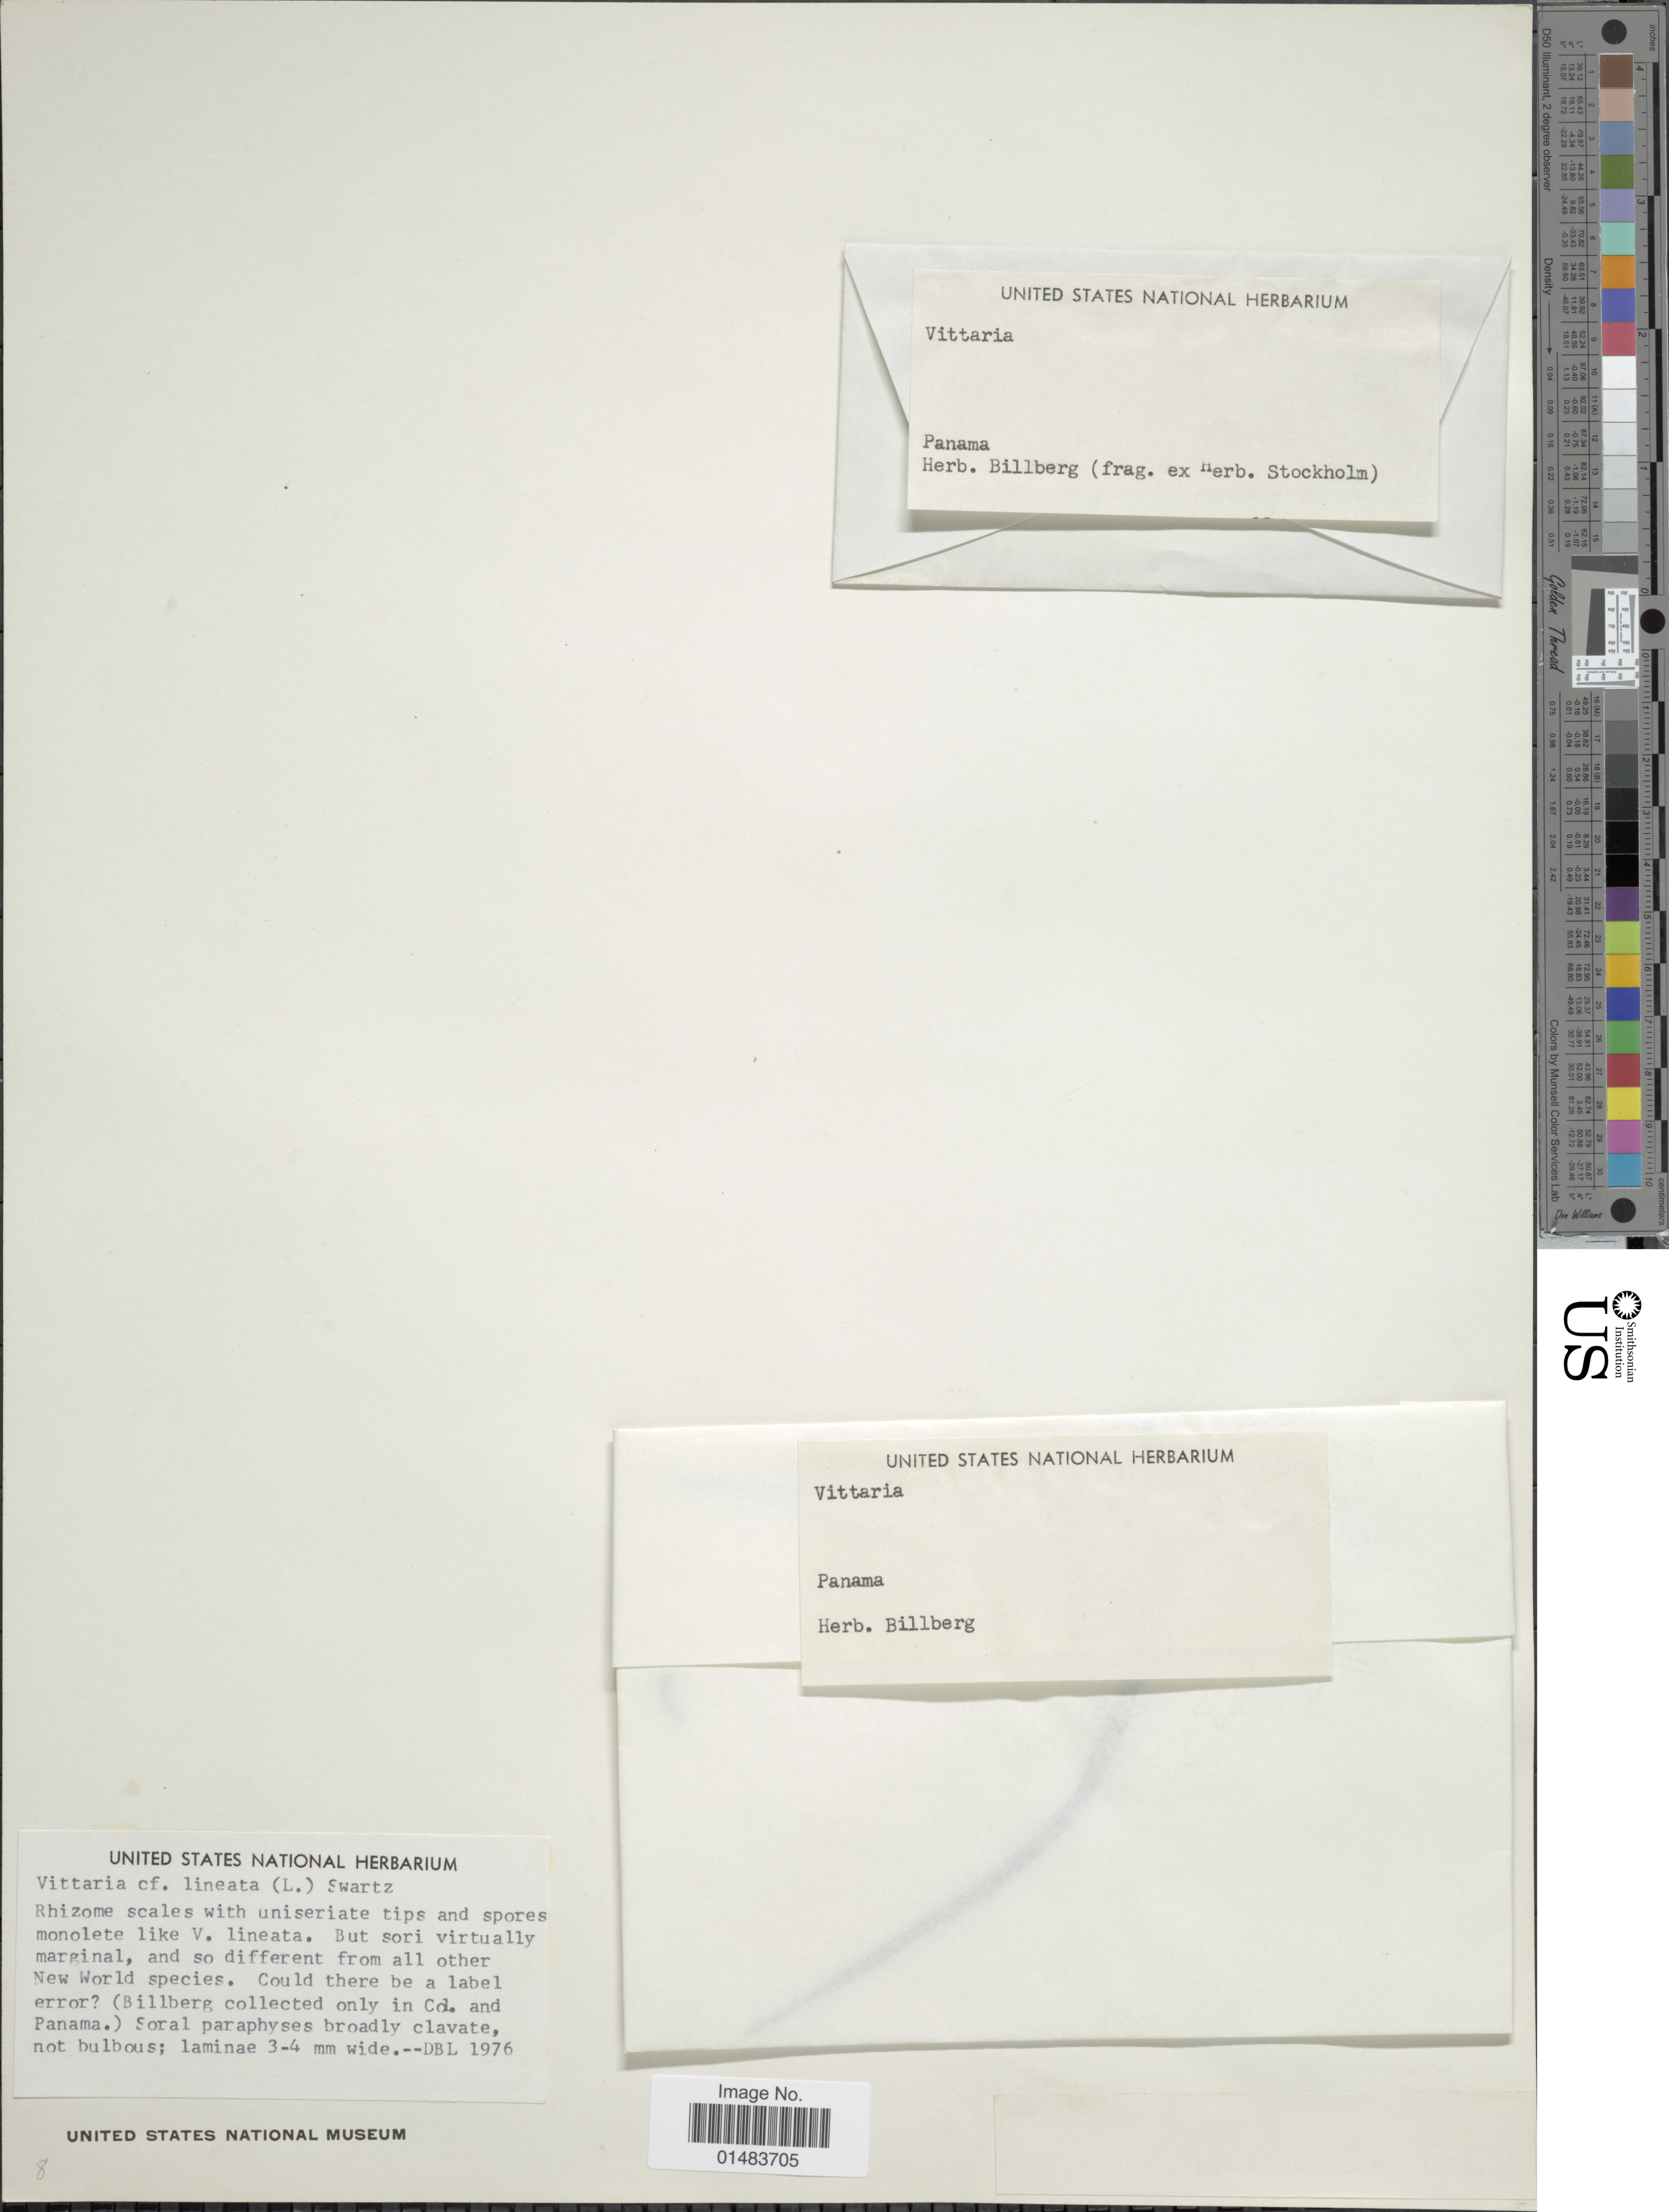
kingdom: Plantae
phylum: Tracheophyta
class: Polypodiopsida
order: Polypodiales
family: Pteridaceae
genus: Vittaria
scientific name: Vittaria lineata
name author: (L.) Sm.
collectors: ex herb. Billberg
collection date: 1976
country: Panama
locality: Cd. & Panama